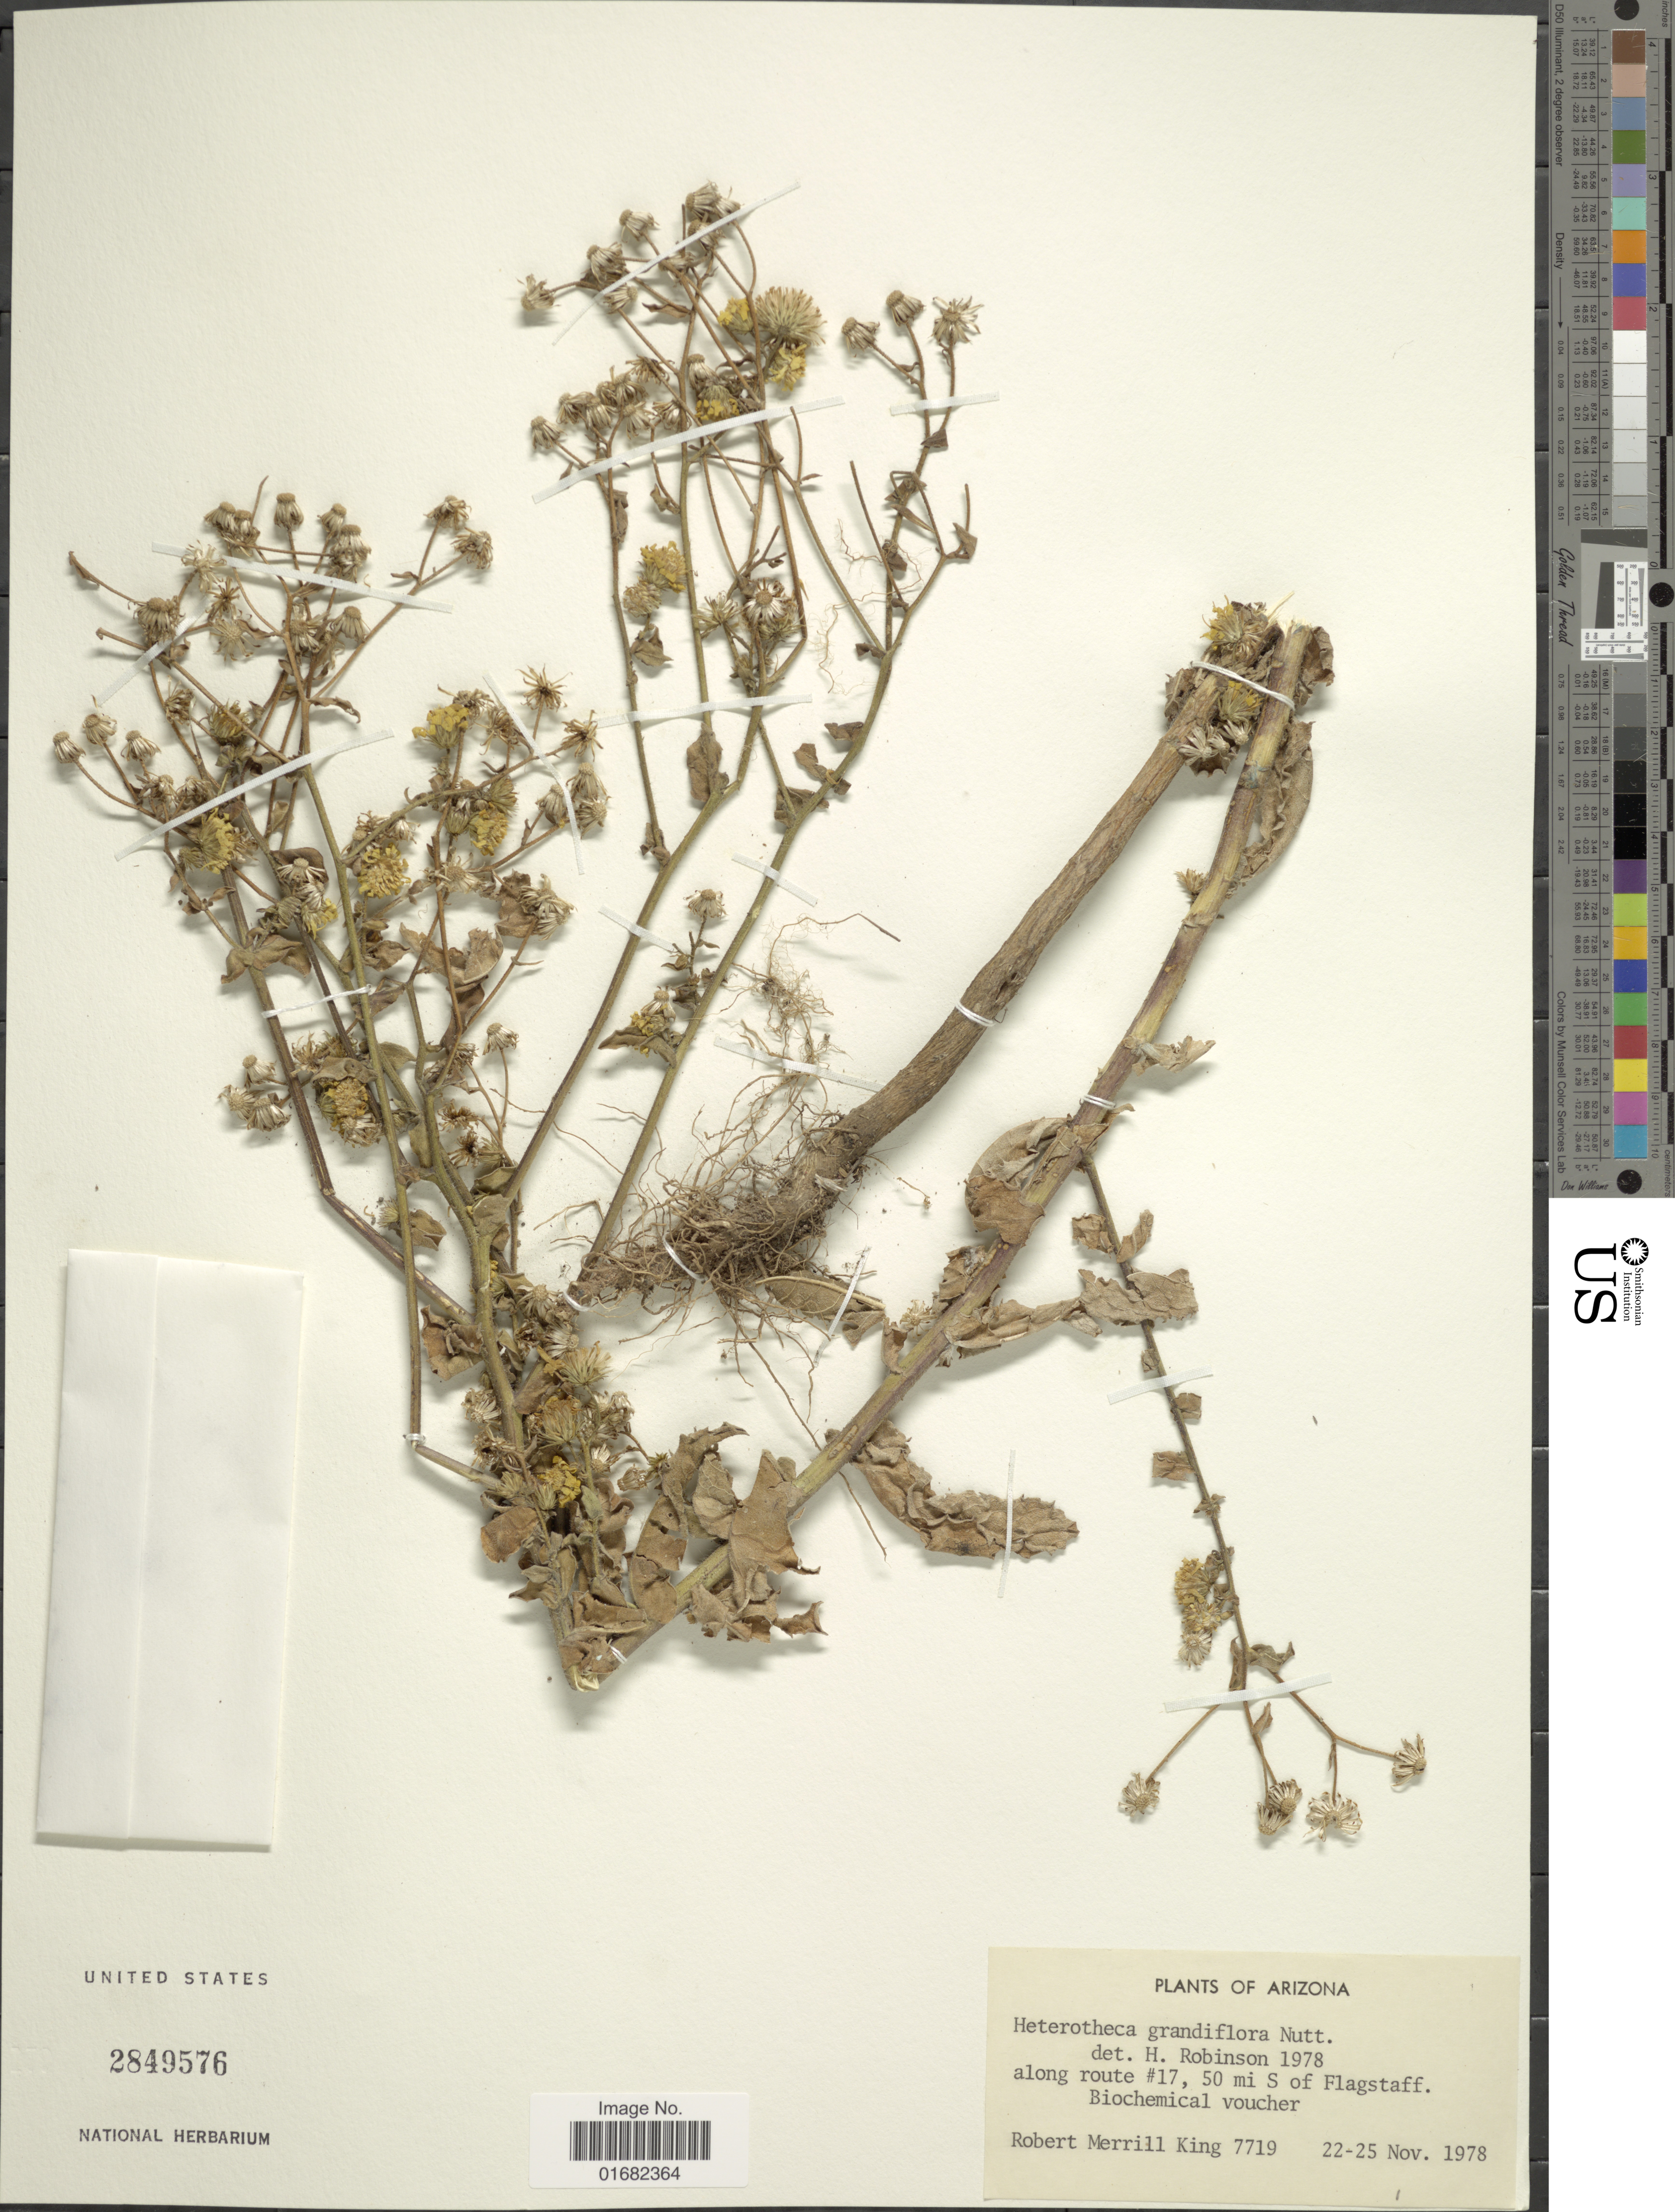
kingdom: Plantae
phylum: Tracheophyta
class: Magnoliopsida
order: Asterales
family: Asteraceae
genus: Heterotheca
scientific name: Heterotheca grandiflora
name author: Nutt.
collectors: R. M. King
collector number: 7719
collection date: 1978-11-22/1978-11-25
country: United States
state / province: Arizona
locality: Along route #17, 50 mi S of Flagstaff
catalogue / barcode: US 2849576